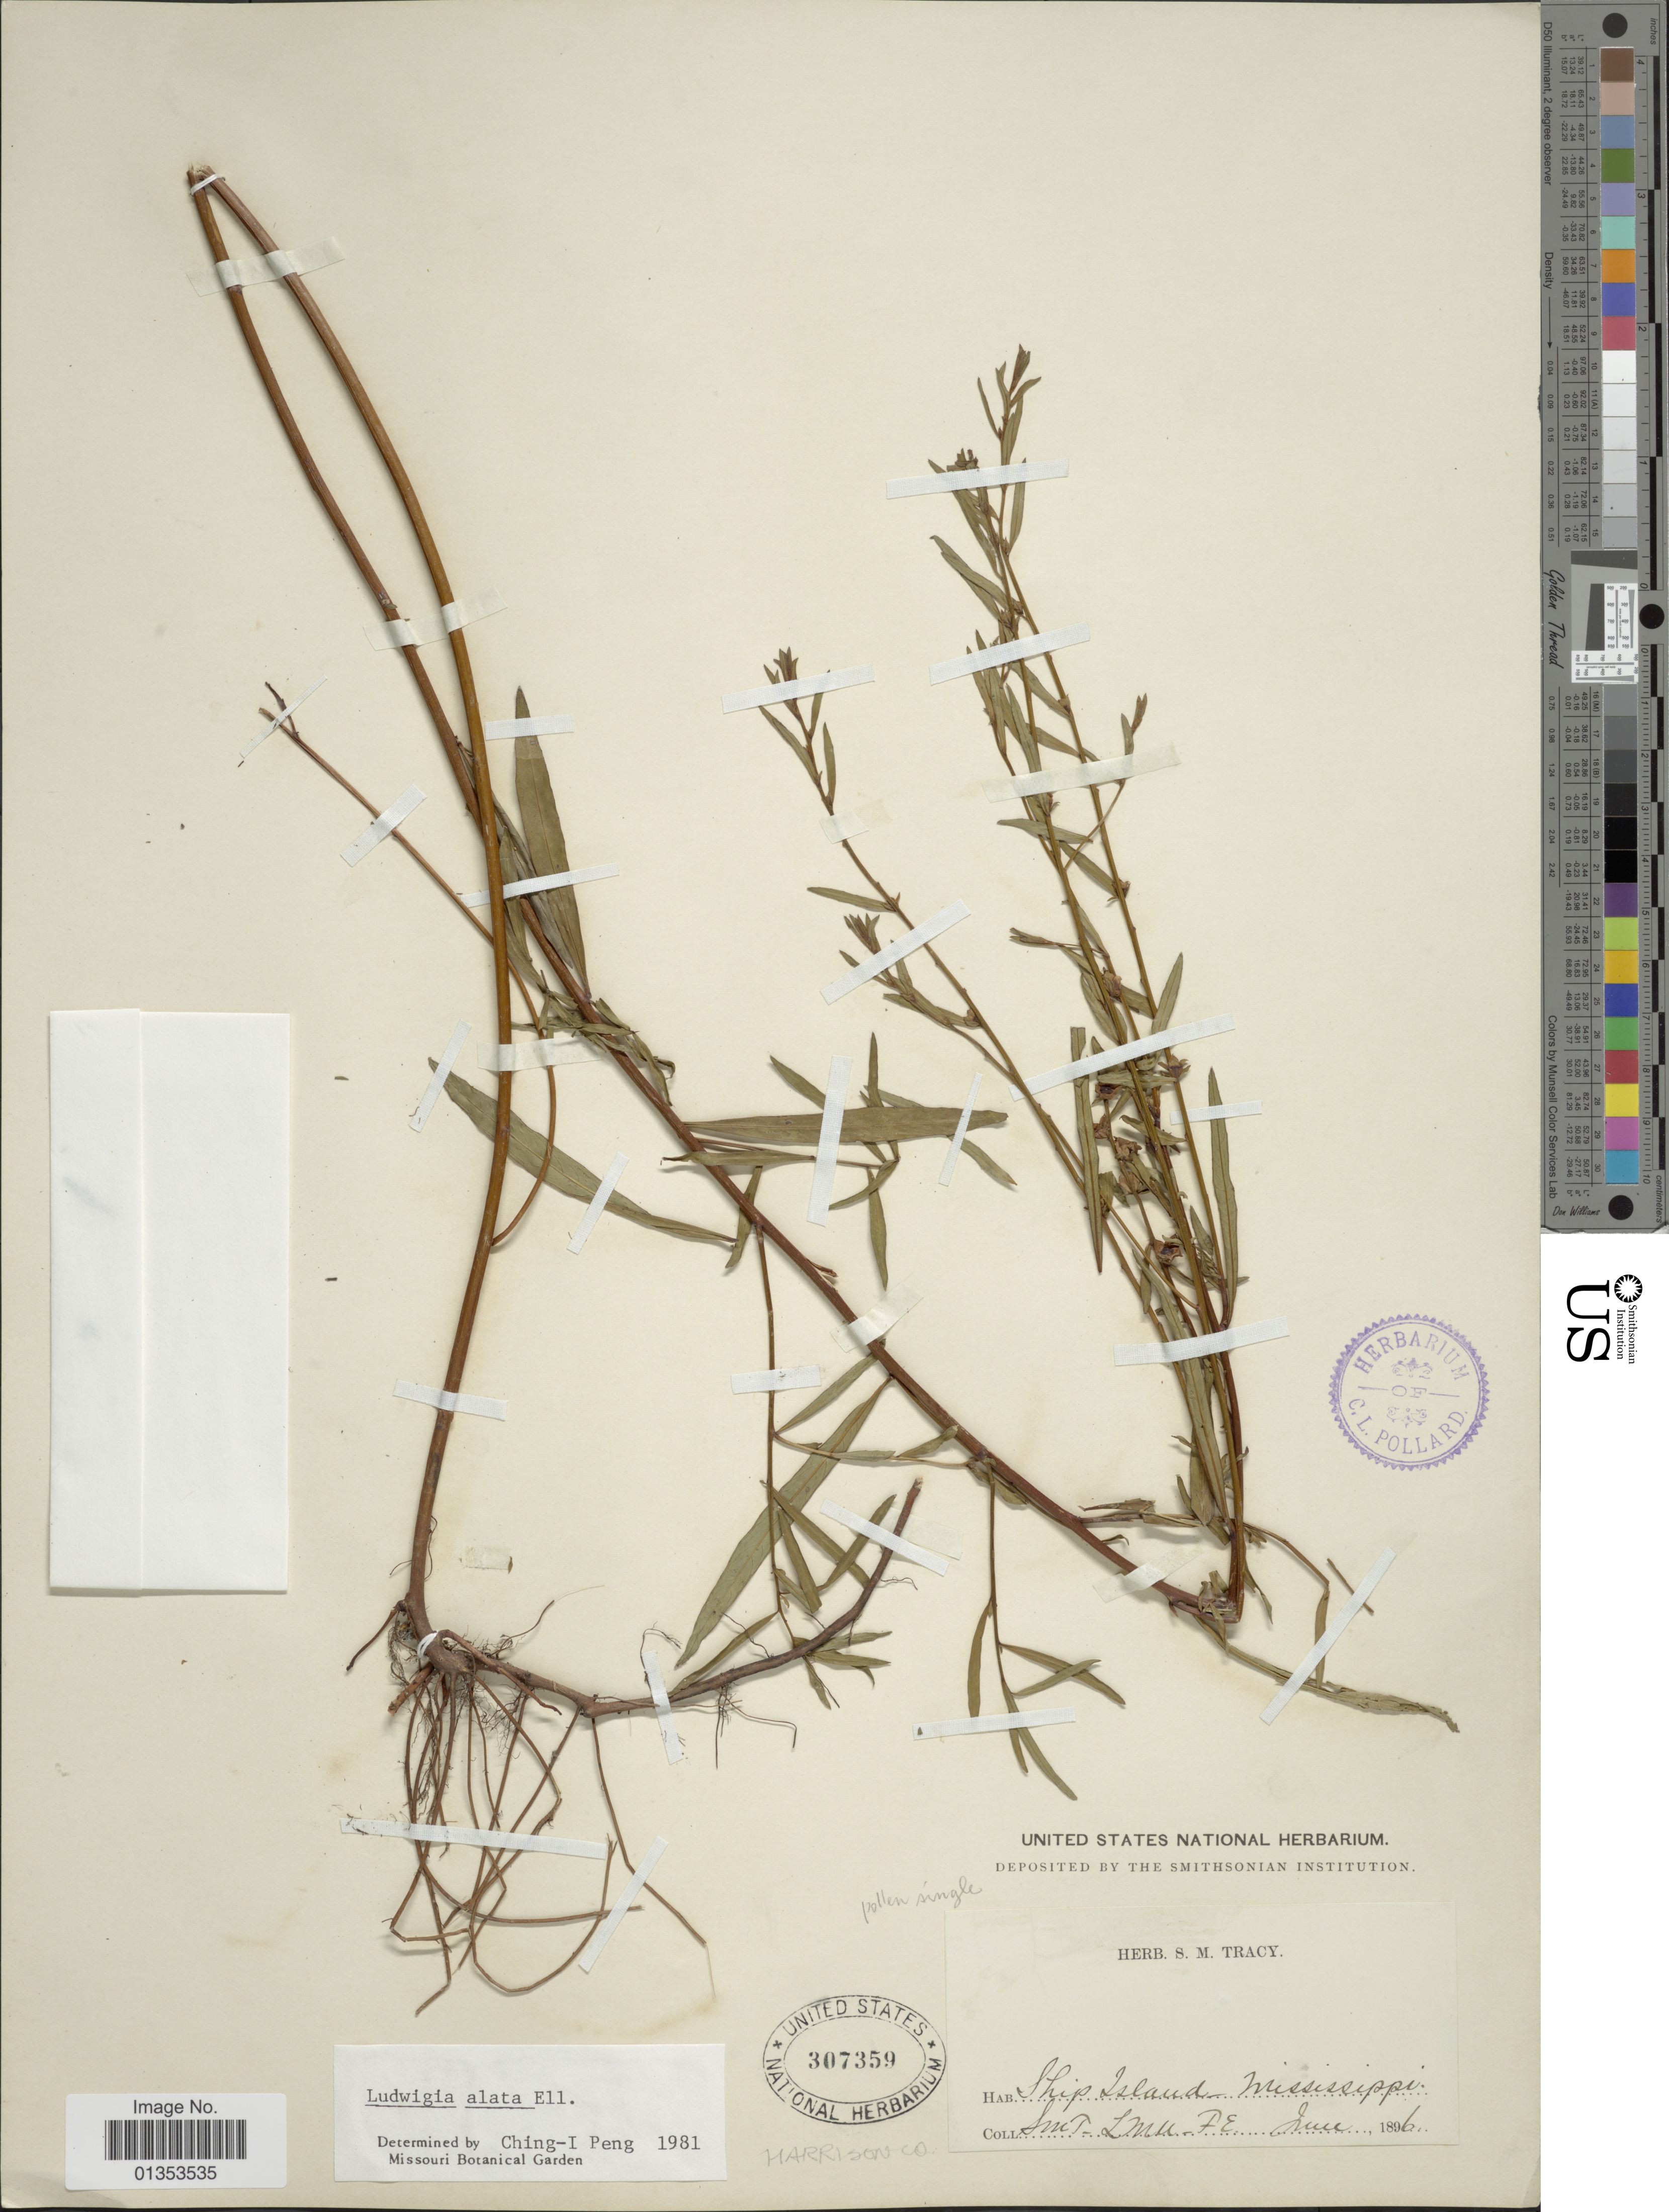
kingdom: Plantae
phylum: Tracheophyta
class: Magnoliopsida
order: Myrtales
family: Onagraceae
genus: Ludwigia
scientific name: Ludwigia alata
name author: Elliott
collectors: S. M. Tracy, L. M. U. & F. E.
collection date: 1896-06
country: United States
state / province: Mississippi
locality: Ship Island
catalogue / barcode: US 307359